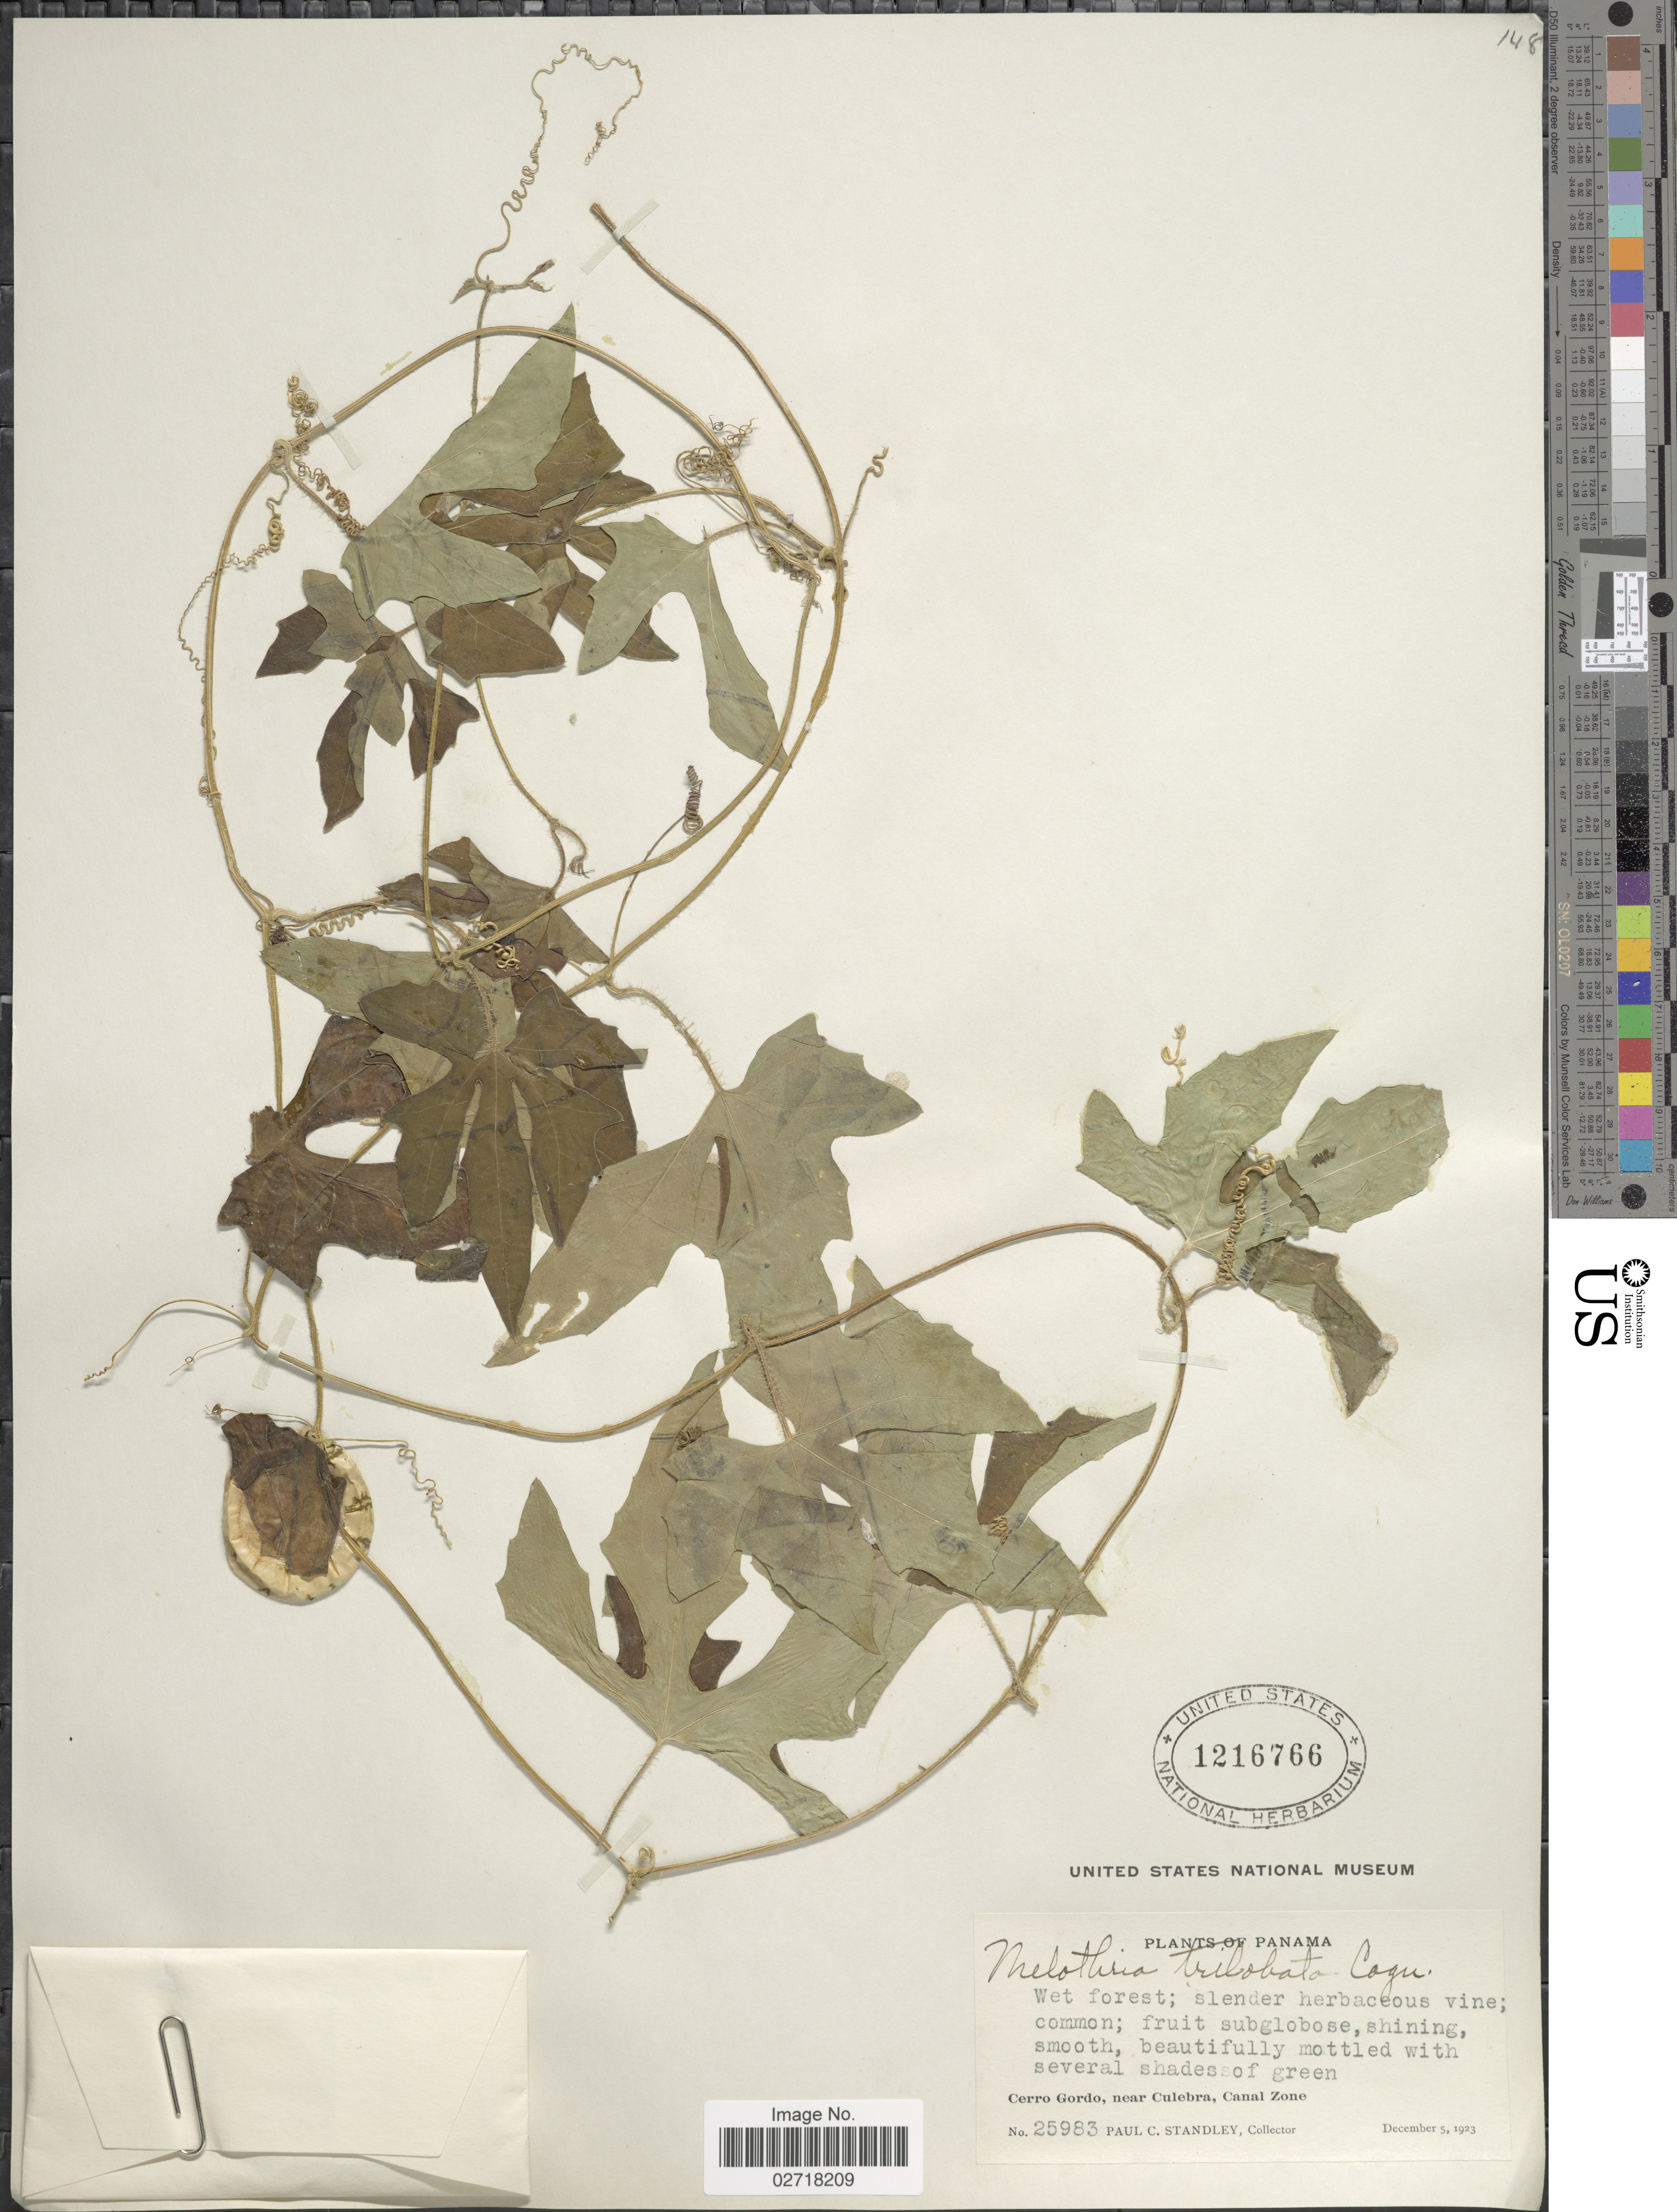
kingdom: Plantae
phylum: Tracheophyta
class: Magnoliopsida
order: Cucurbitales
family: Cucurbitaceae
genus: Melothria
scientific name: Melothria trilobata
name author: Cogn.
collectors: P. C. Standley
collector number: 25983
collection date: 1923-12-05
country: Panama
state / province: Colón / Panamá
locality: Cerro Gordo, near Culebra, Canal Zone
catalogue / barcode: US 1216766